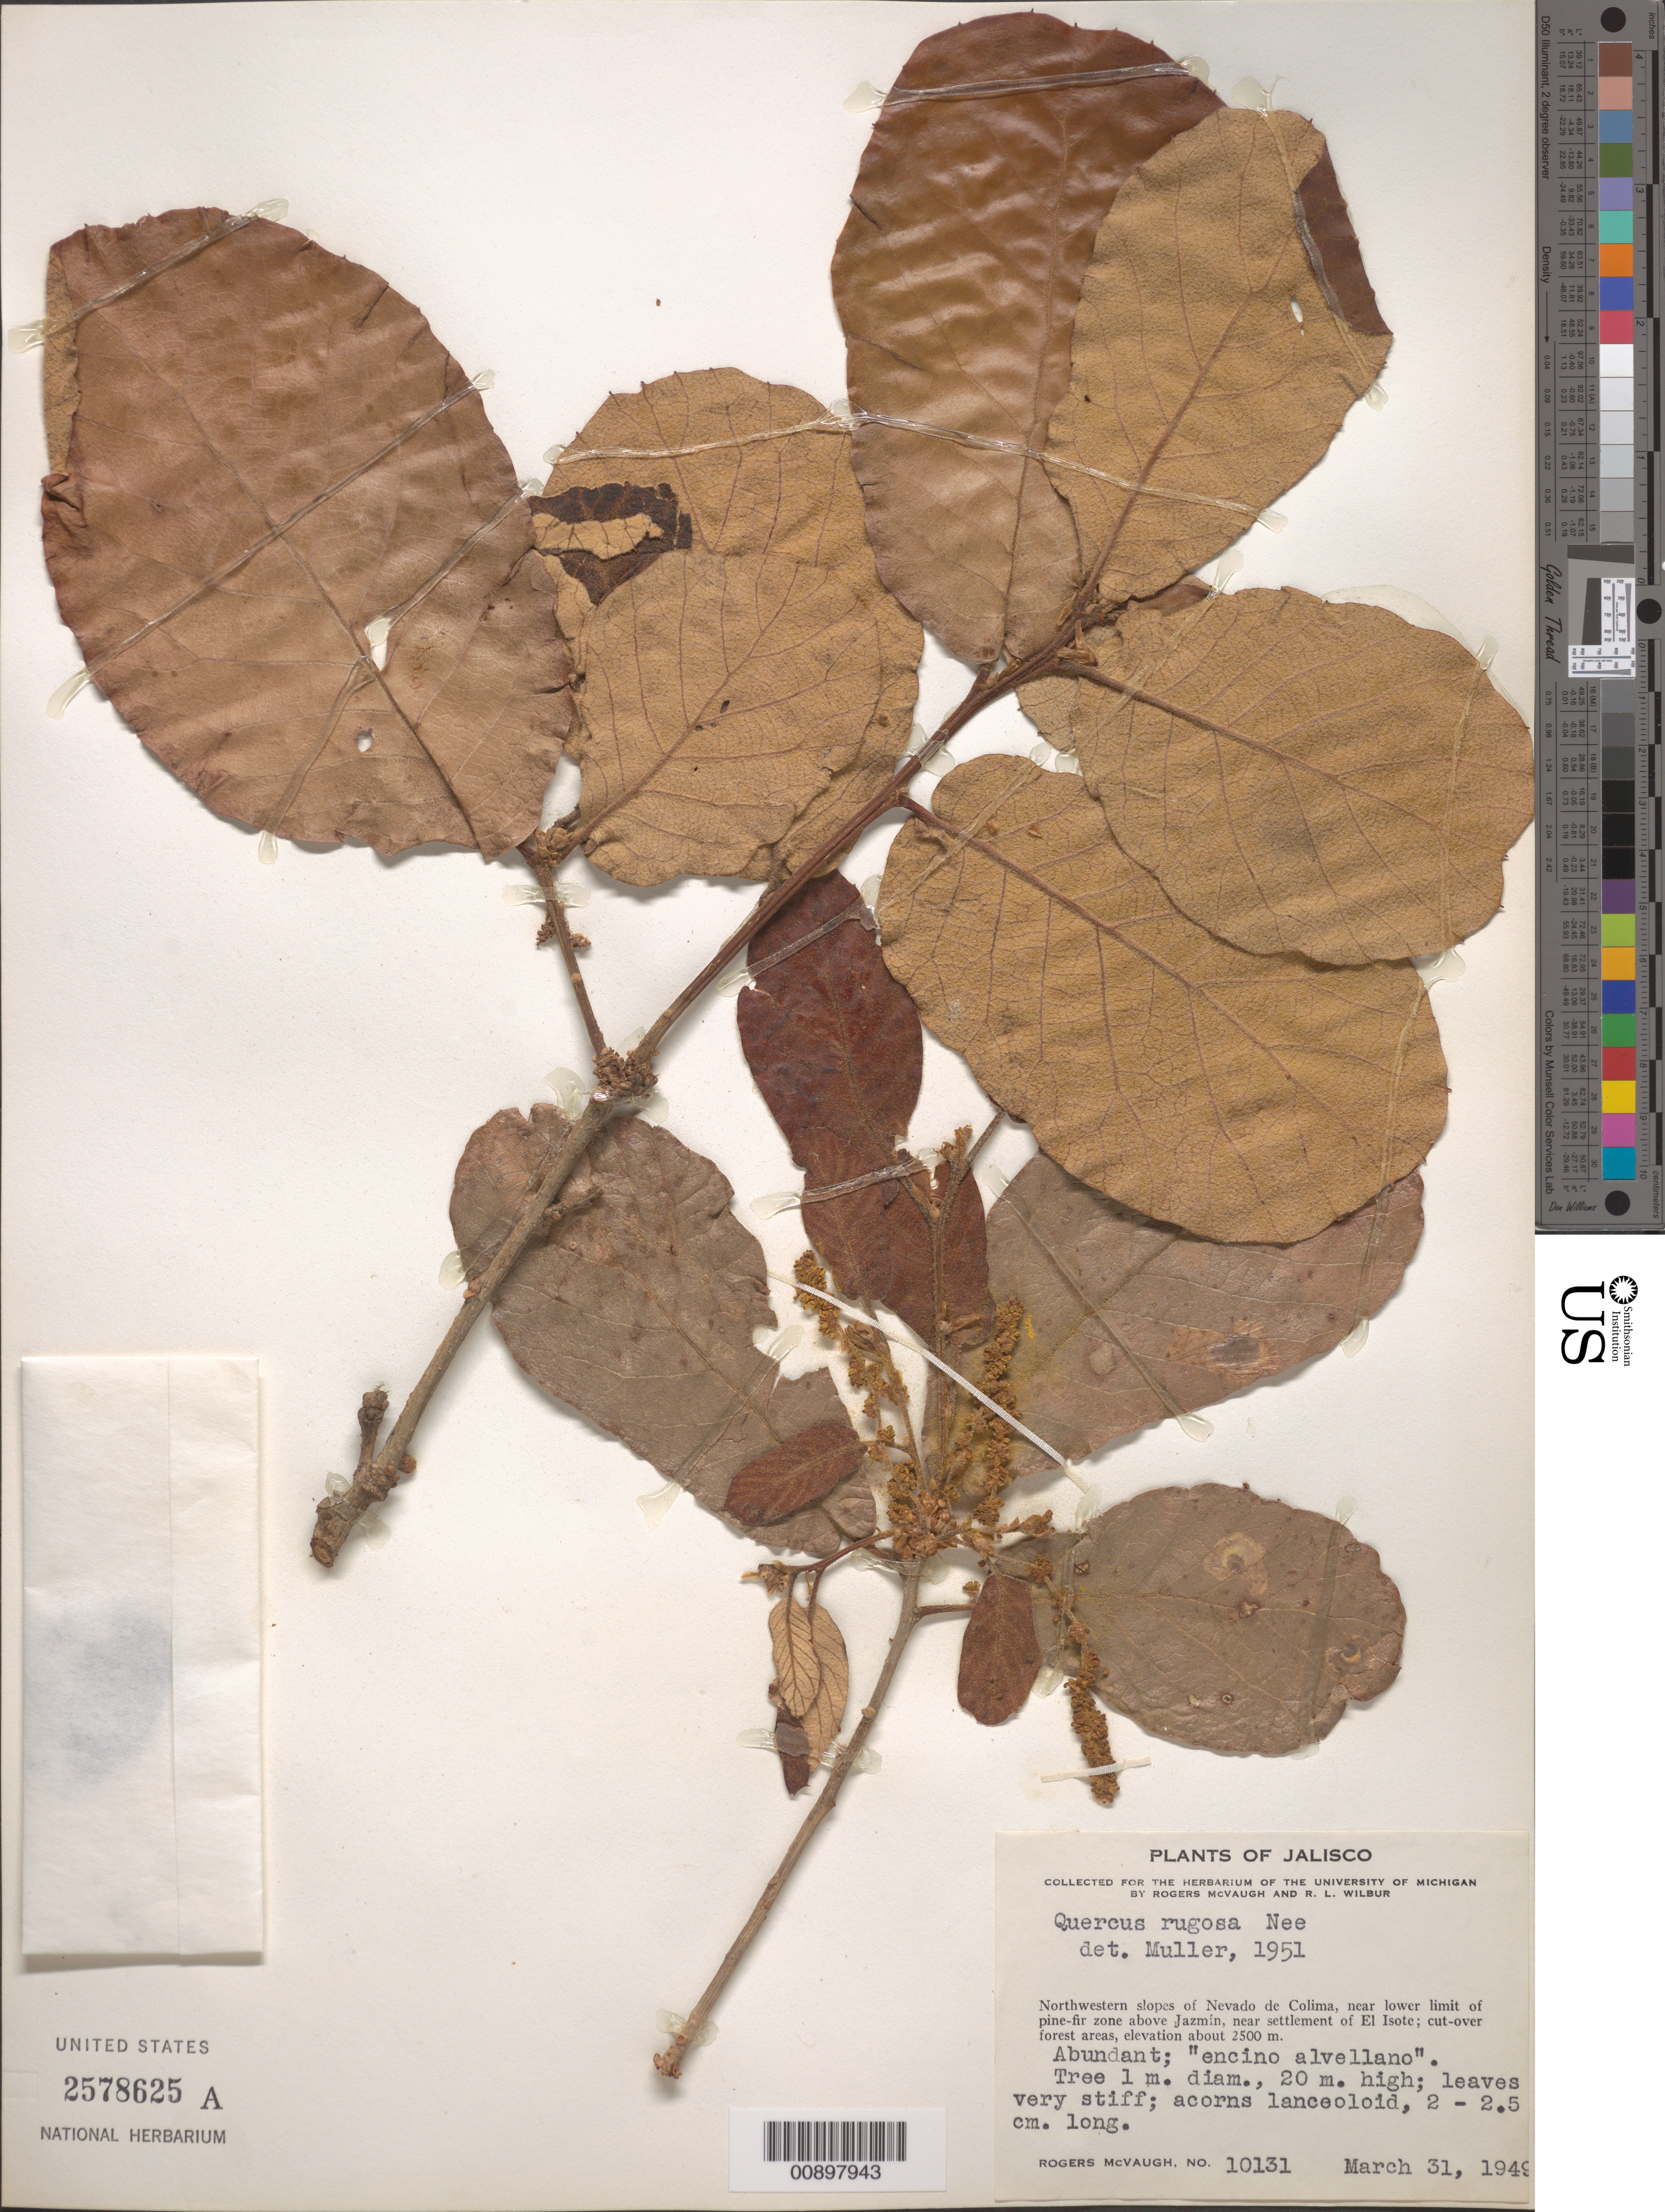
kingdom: Plantae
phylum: Tracheophyta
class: Magnoliopsida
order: Fagales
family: Fagaceae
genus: Quercus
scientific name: Quercus rugosa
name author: Née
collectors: R. McVaugh & R. L. Wilbur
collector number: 10131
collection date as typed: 31 Mar 1949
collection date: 1949-03-31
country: Mexico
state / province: Jalisco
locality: Northwestern slopes of the Nevado de Colima, near lower limit of pine-fir zone above Jazmín, near settlement of El Isote.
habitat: Cut-over forest areas.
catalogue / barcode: US 2578625A